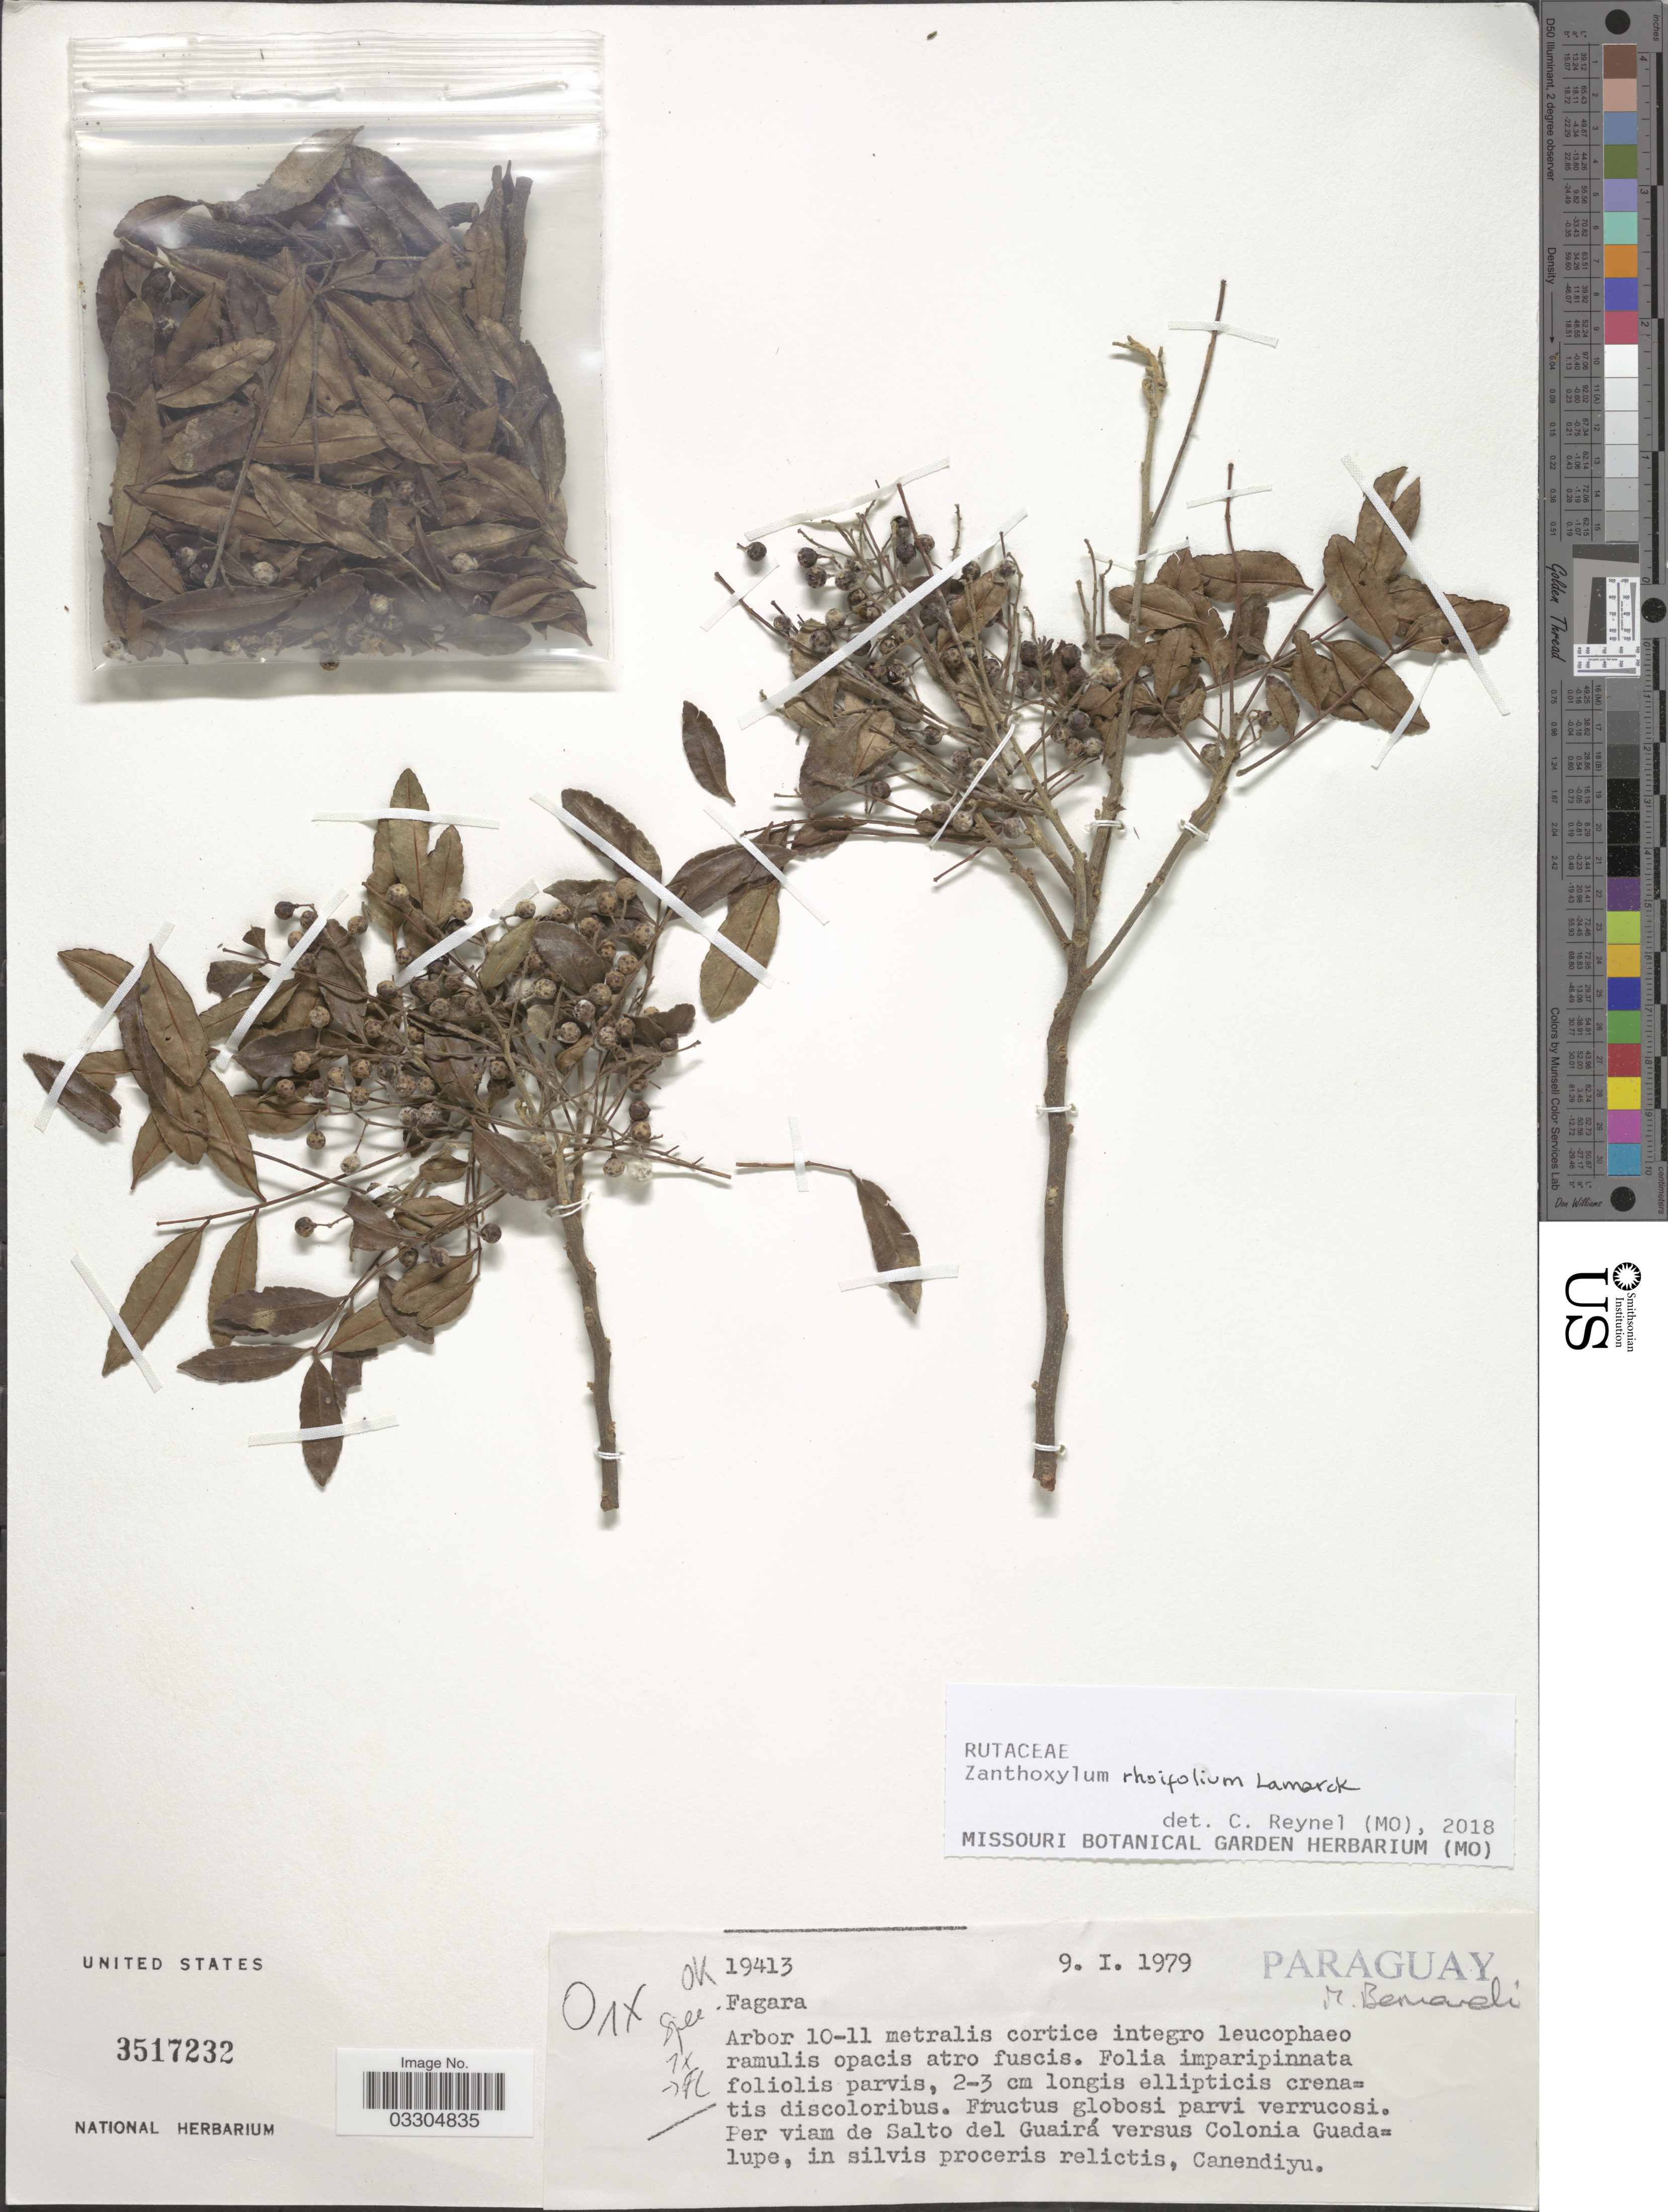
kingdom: Plantae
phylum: Tracheophyta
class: Magnoliopsida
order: Sapindales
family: Rutaceae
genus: Zanthoxylum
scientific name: Zanthoxylum rhoifolium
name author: Lam.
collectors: M. Bernardi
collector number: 19413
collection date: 1979-01-09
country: Paraguay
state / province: Guaira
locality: Per viam de Salto del Guairá versus Colonia Guadalupe, in silvis proceris relictis, Canendiyu.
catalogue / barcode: US 3517232